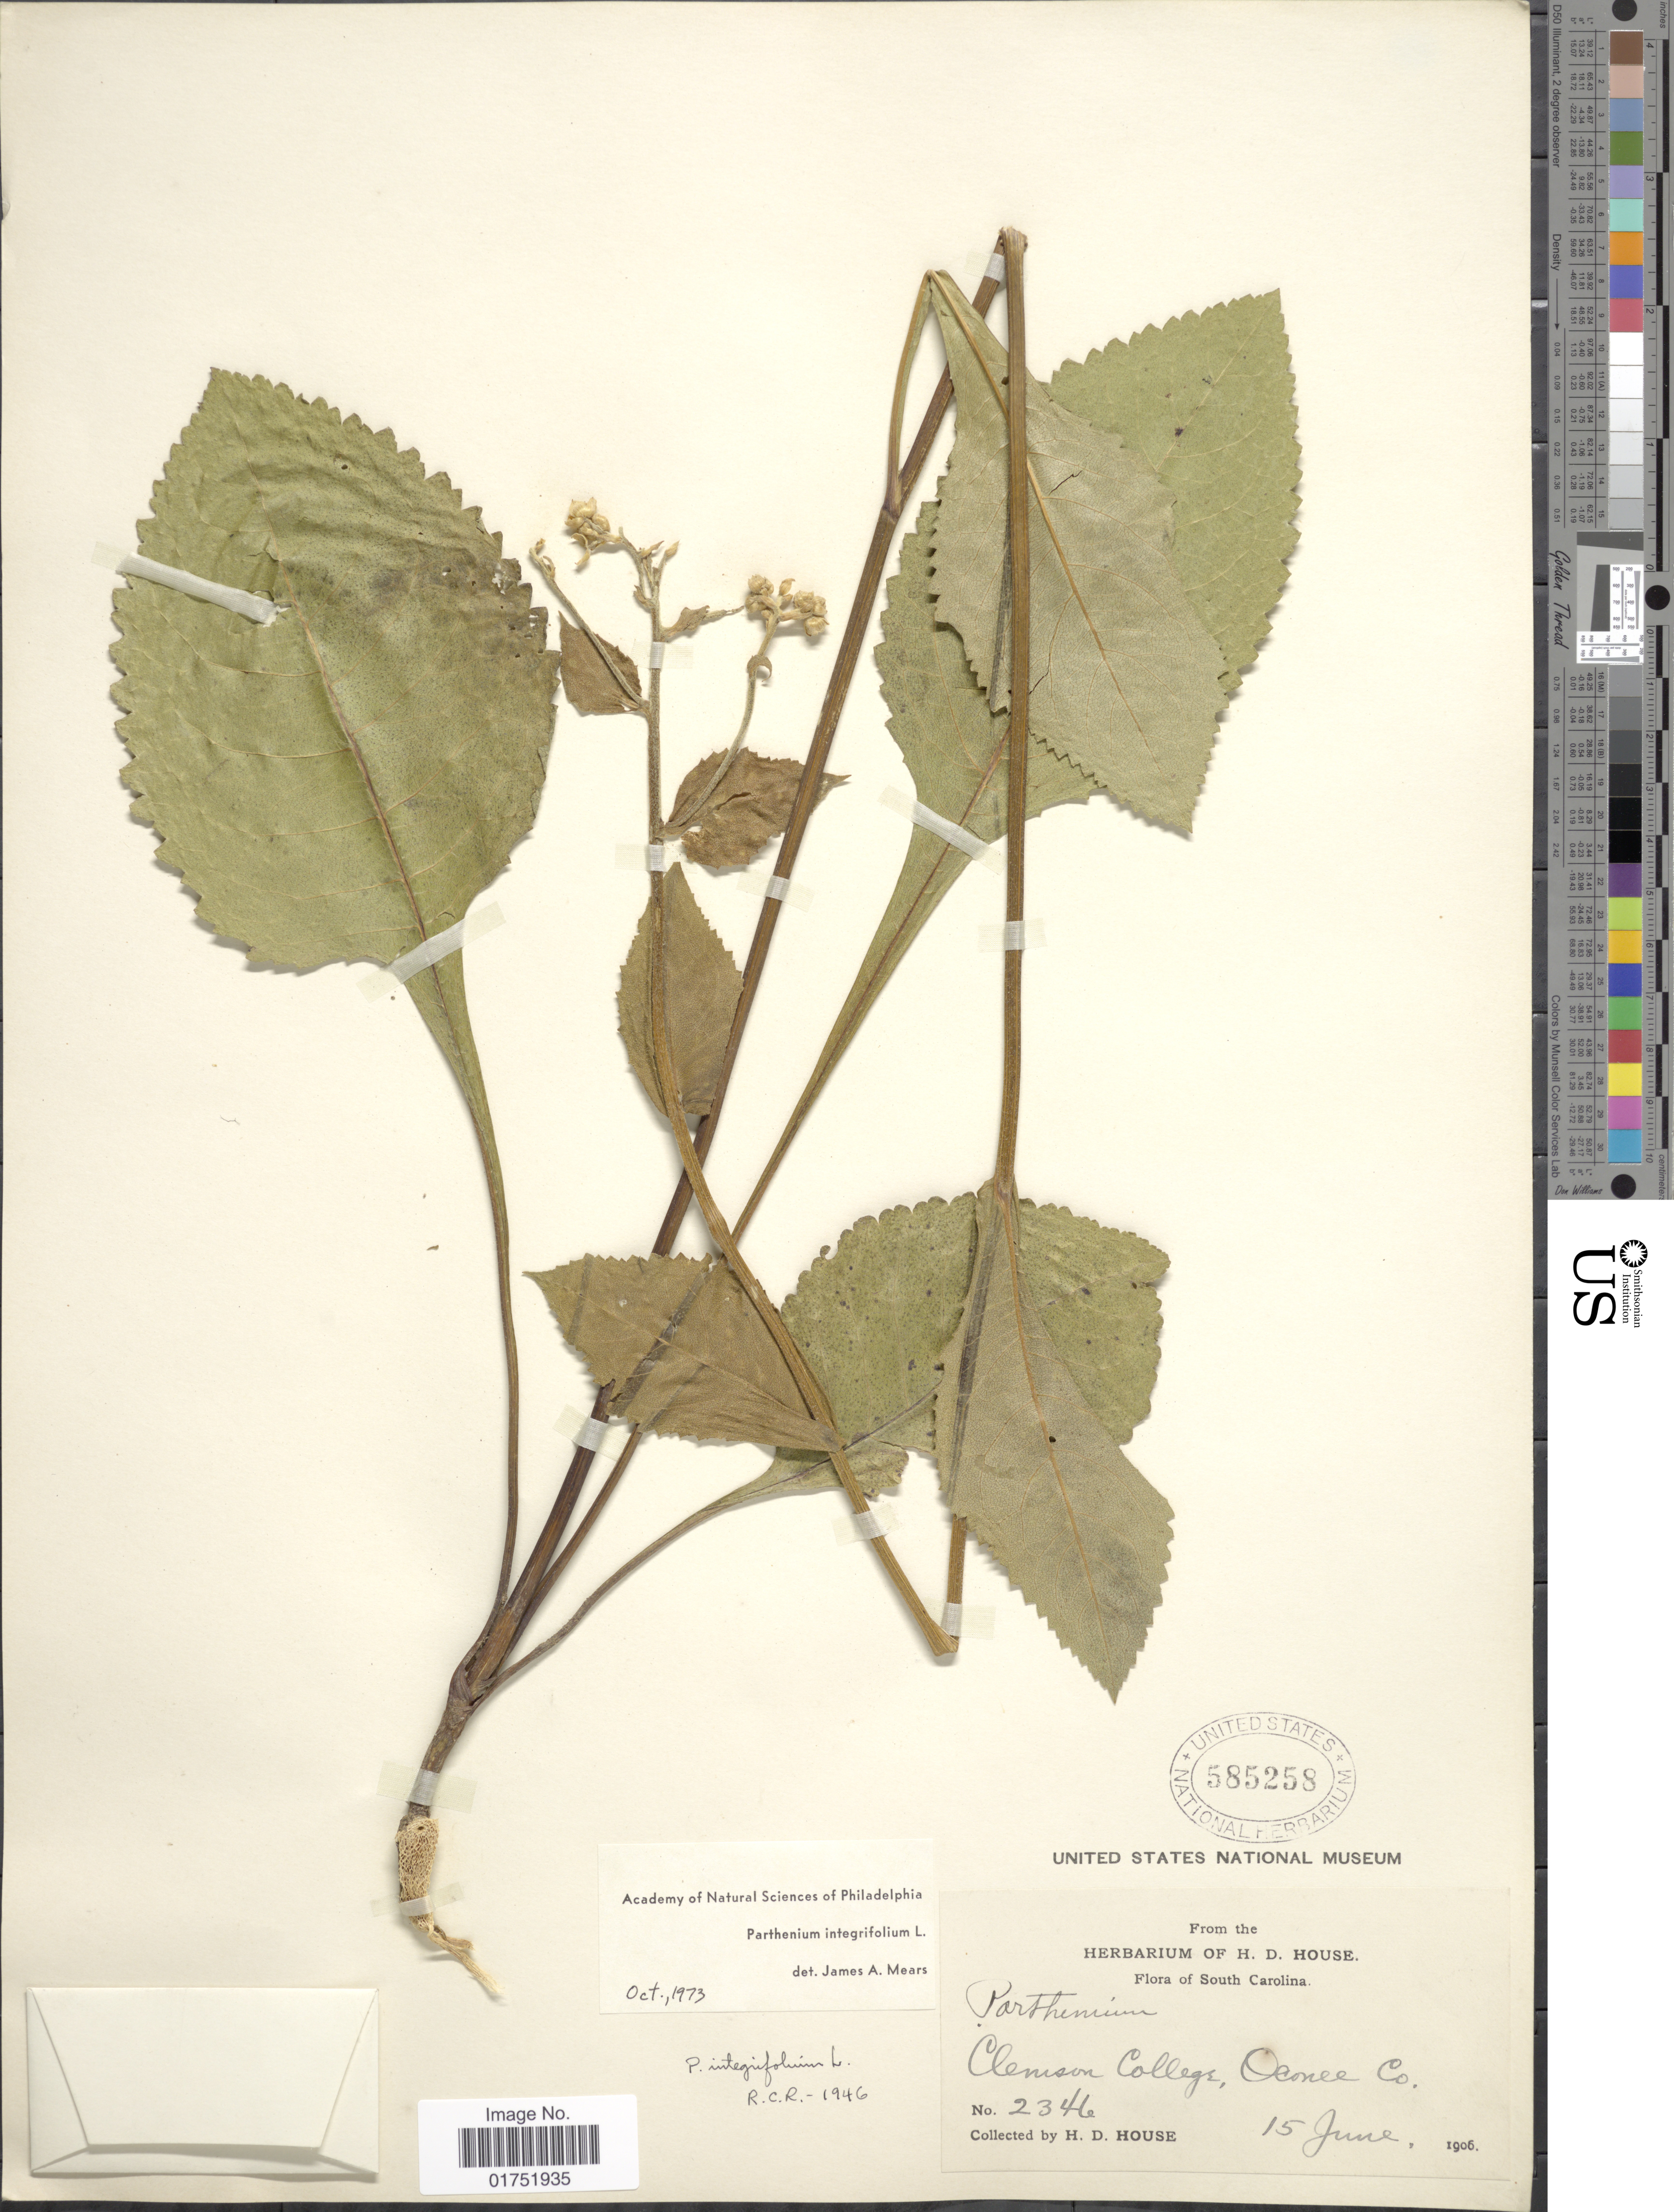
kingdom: Plantae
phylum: Tracheophyta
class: Magnoliopsida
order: Asterales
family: Asteraceae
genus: Parthenium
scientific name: Parthenium integrifolium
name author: L.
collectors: H. D. House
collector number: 2346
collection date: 1906-06-15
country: United States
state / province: South Carolina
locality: Clemson College, Oconee Co.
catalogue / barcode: US 585258